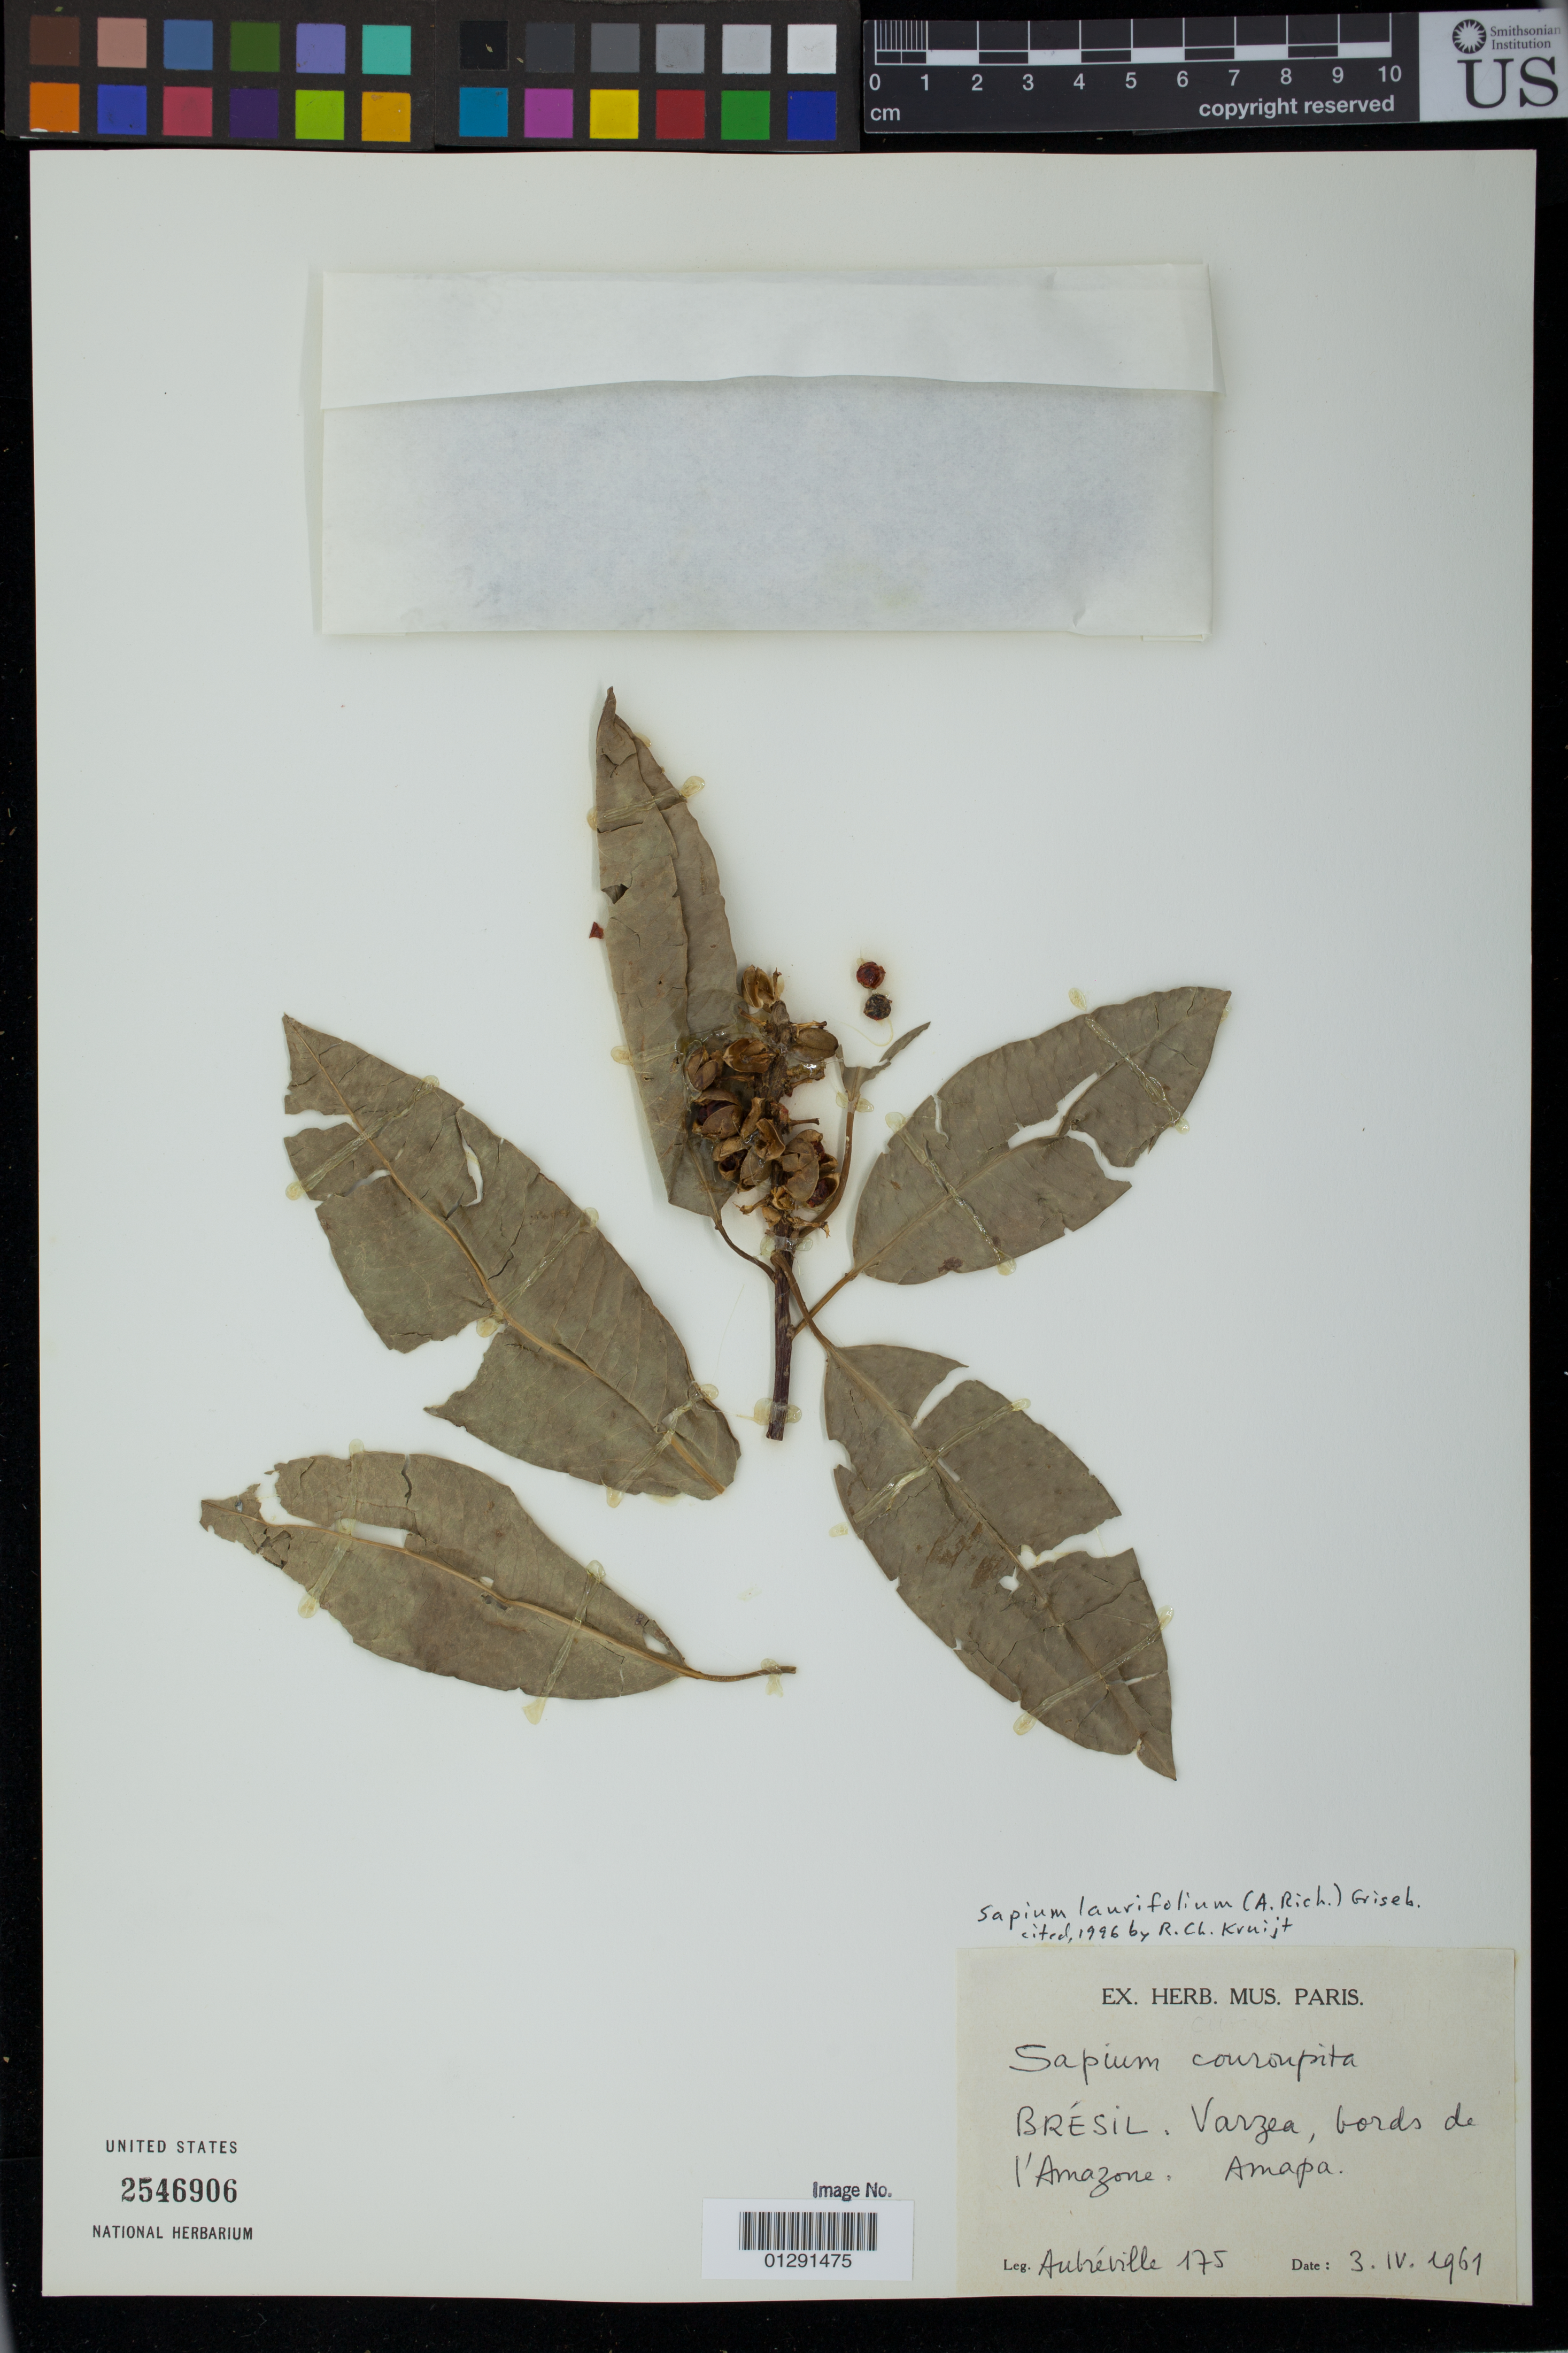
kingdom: Plantae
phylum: Tracheophyta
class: Magnoliopsida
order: Malpighiales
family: Euphorbiaceae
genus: Sapium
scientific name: Sapium lauriflorum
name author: (A. Rich.) Griseb.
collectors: A. Aubréville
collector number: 175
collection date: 1961-04-03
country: Brazil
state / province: Amapa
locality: Varzea, bords de l'Amazone.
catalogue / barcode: US 2546906